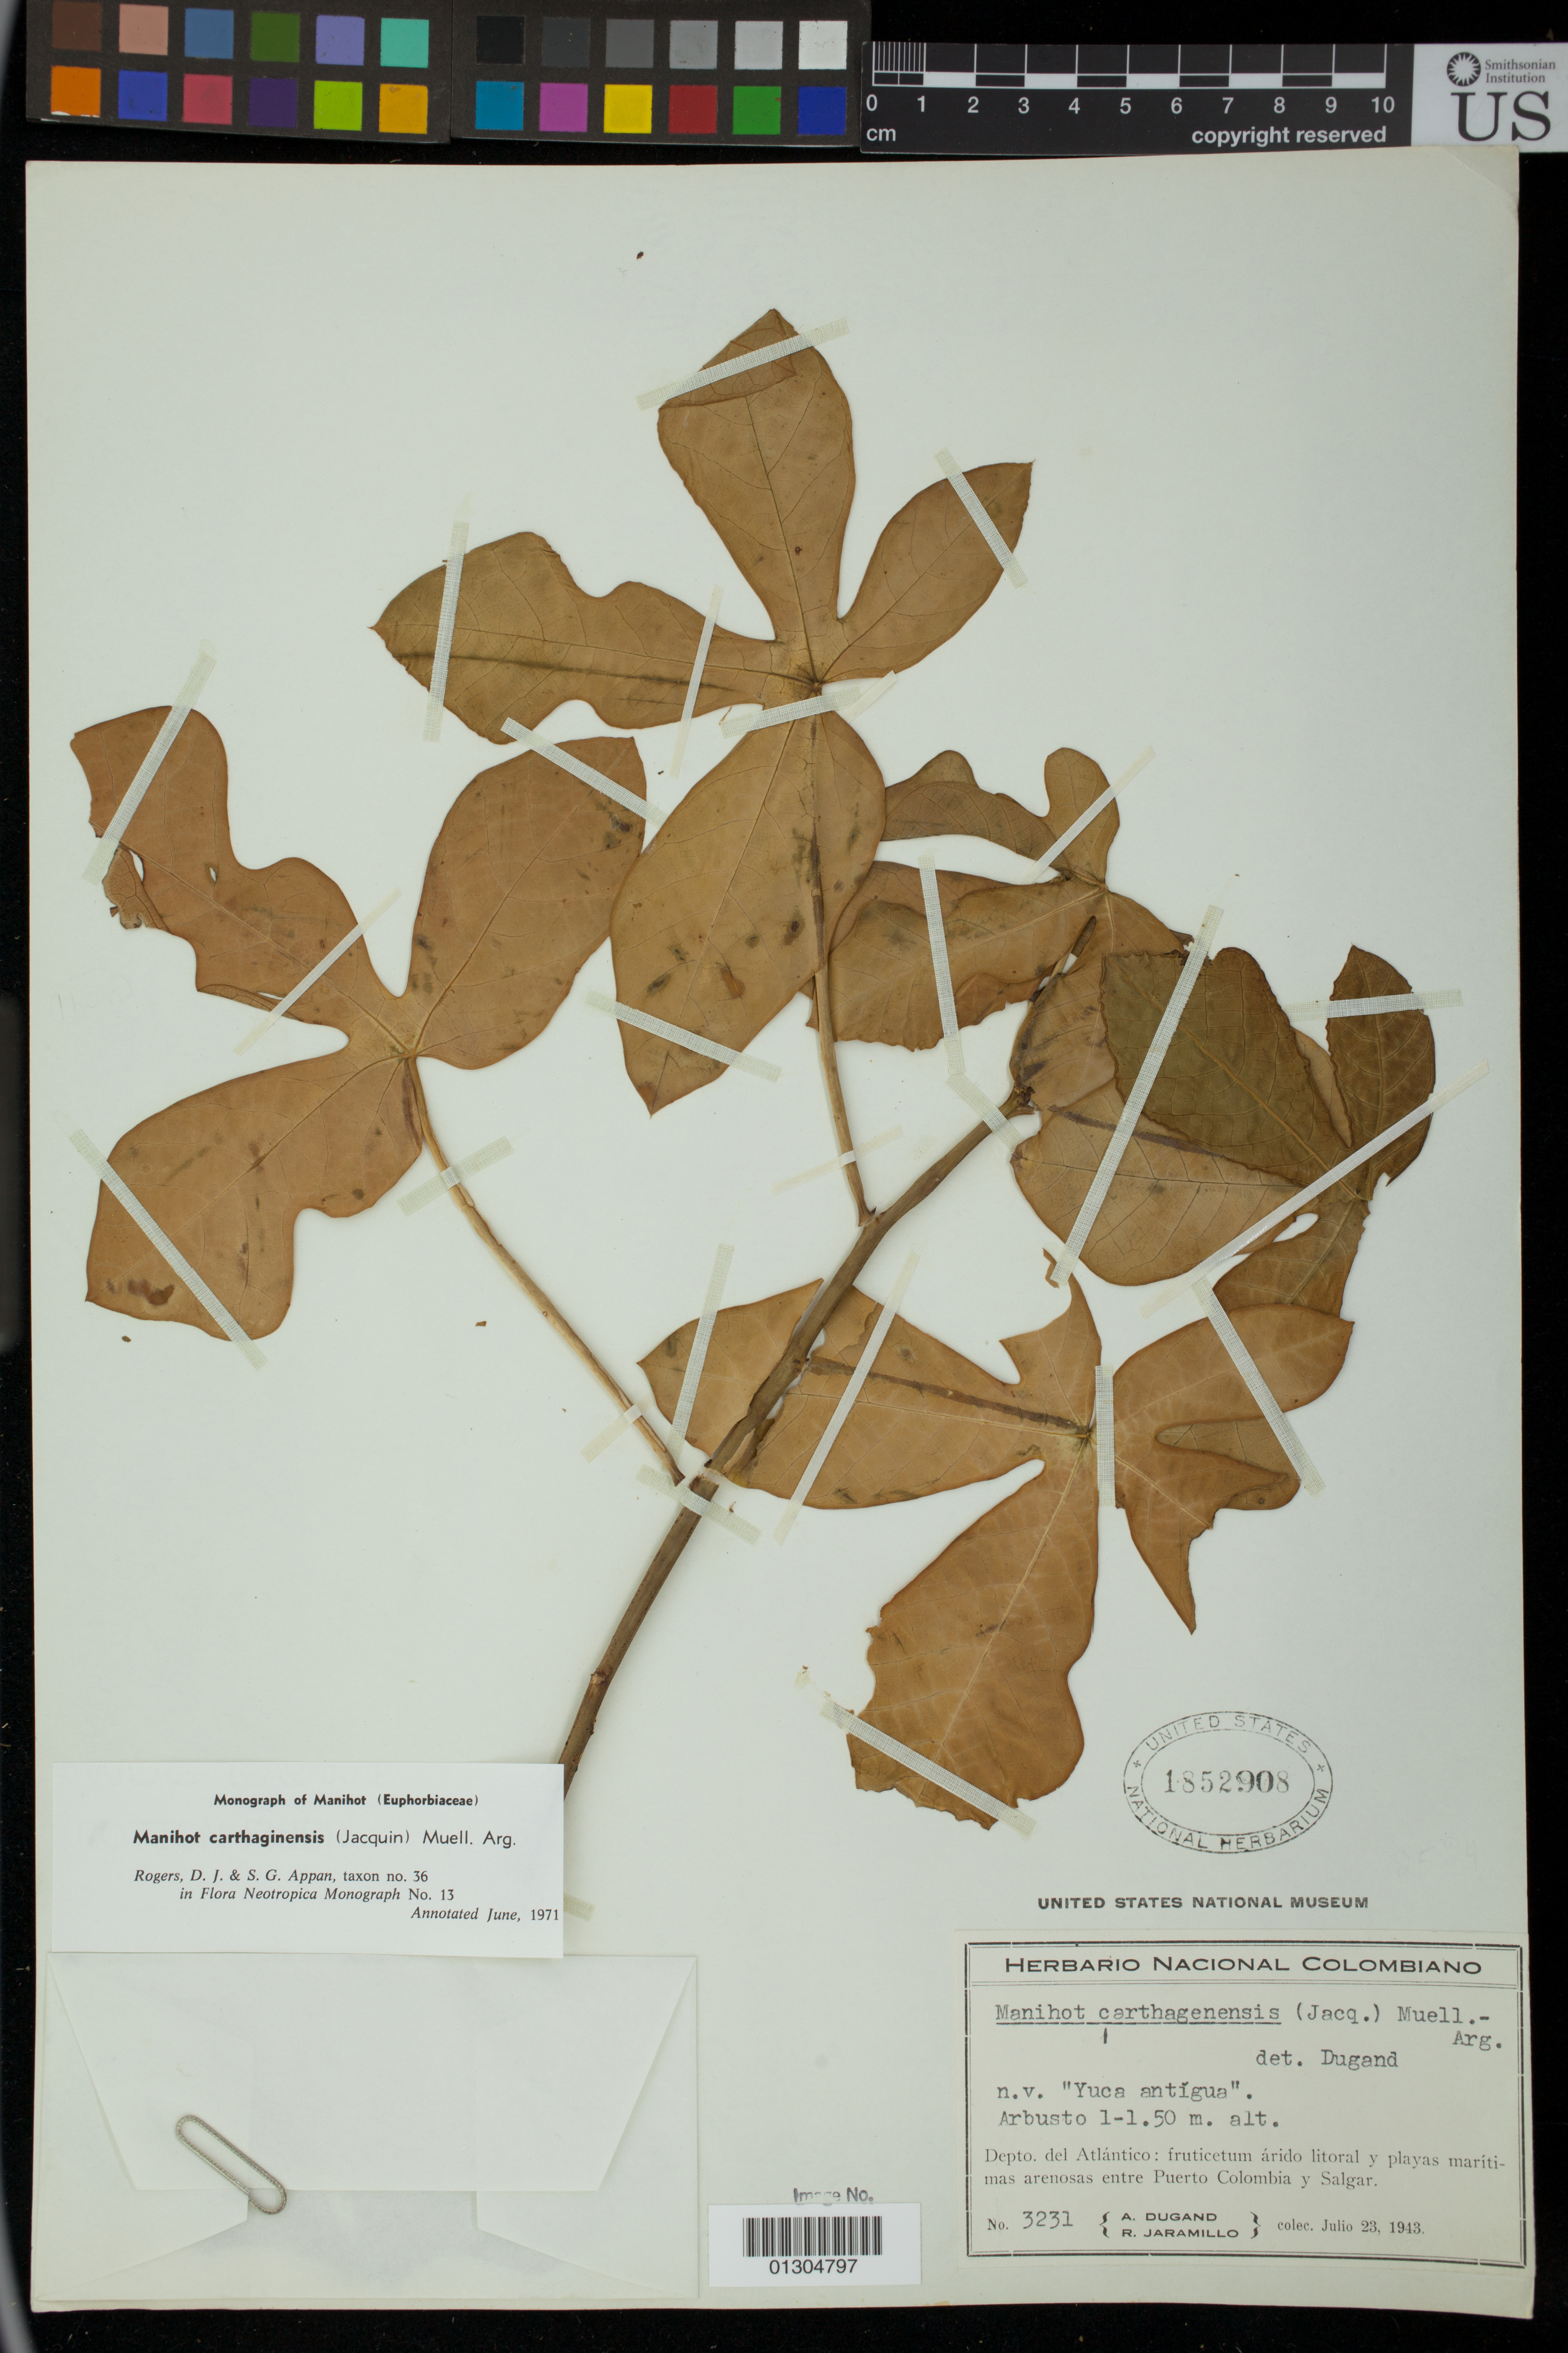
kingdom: Plantae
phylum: Tracheophyta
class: Magnoliopsida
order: Malpighiales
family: Euphorbiaceae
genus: Manihot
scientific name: Manihot carthagenensis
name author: (Jacq.) Müll. Arg.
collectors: A. Dugand & R. Jaramillo M.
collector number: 3231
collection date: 1943-07-23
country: Colombia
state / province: Atlantico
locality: entre Puerto Colombia y Salgar.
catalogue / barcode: US 1852908